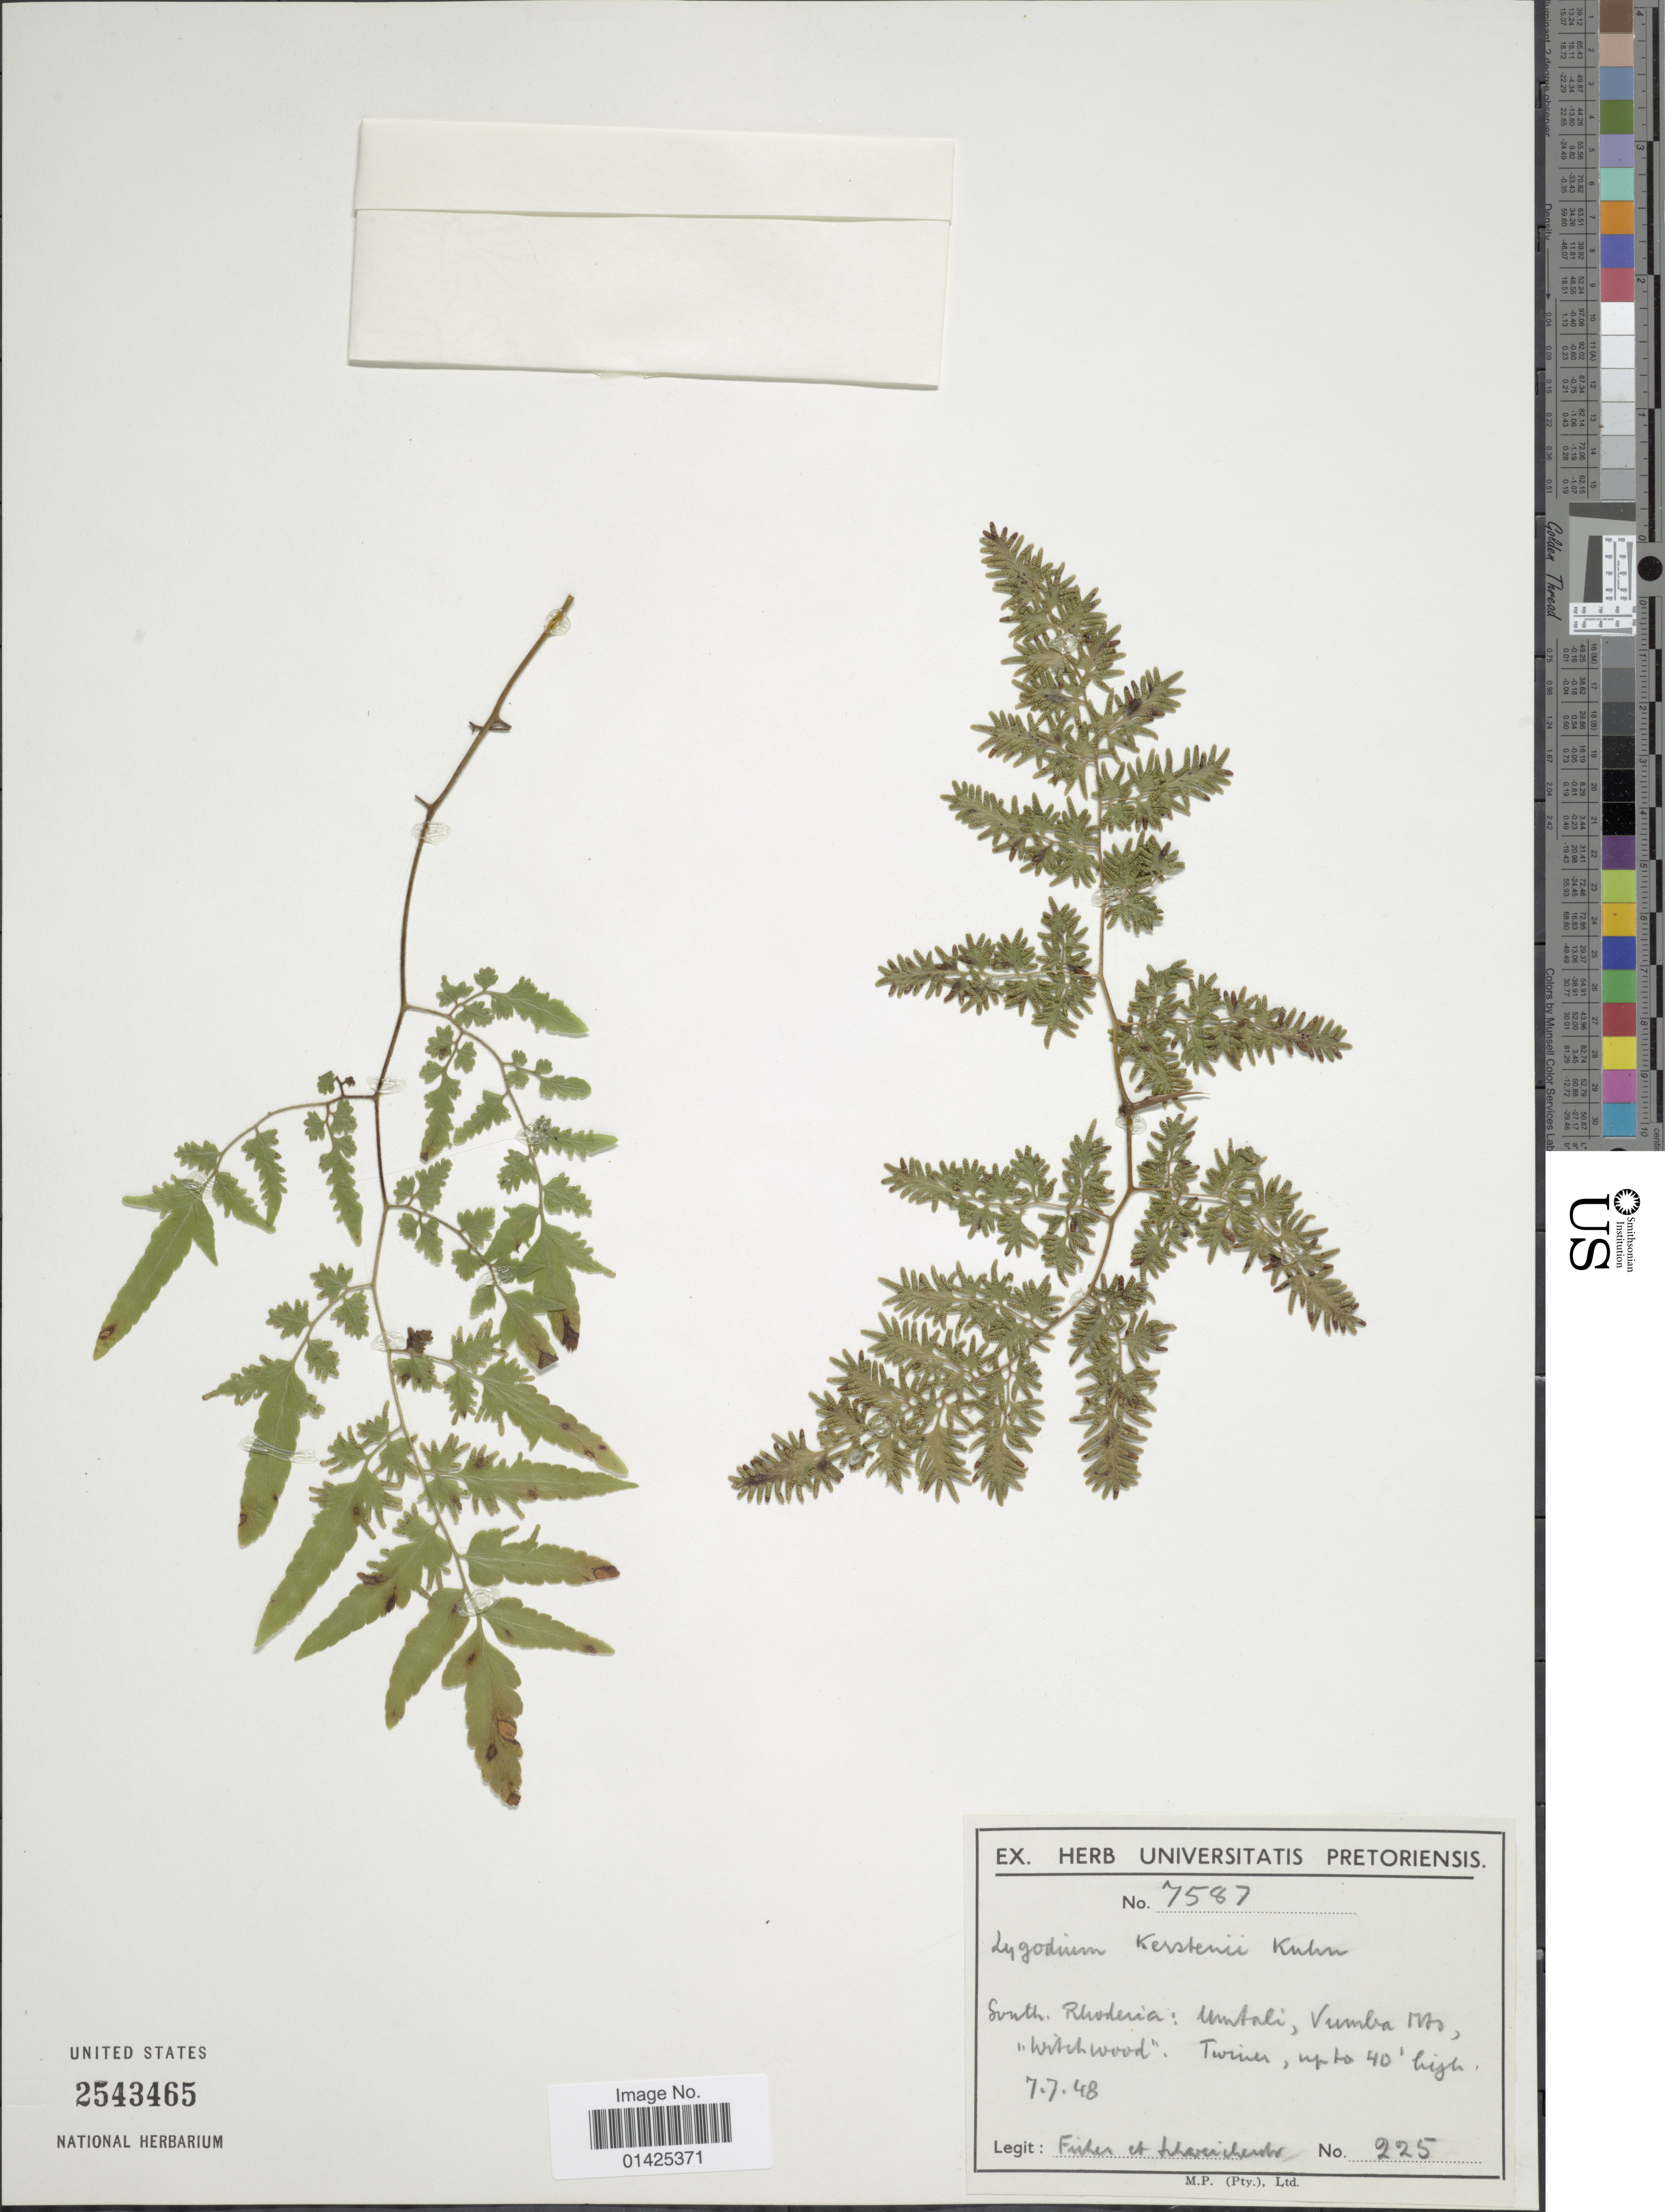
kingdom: Plantae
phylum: Tracheophyta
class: Polypodiopsida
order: Schizaeales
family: Lygodiaceae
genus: Lygodium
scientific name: Lygodium kerstenii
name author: Kuhn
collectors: -- Fisher & -. Schweickerdt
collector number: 225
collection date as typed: Transcribed d/m/y: 7/7/48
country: Zimbabwe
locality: Southern Rhoderia: Umtali, Vumba, Mt. "withwood".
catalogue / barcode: US 2543465